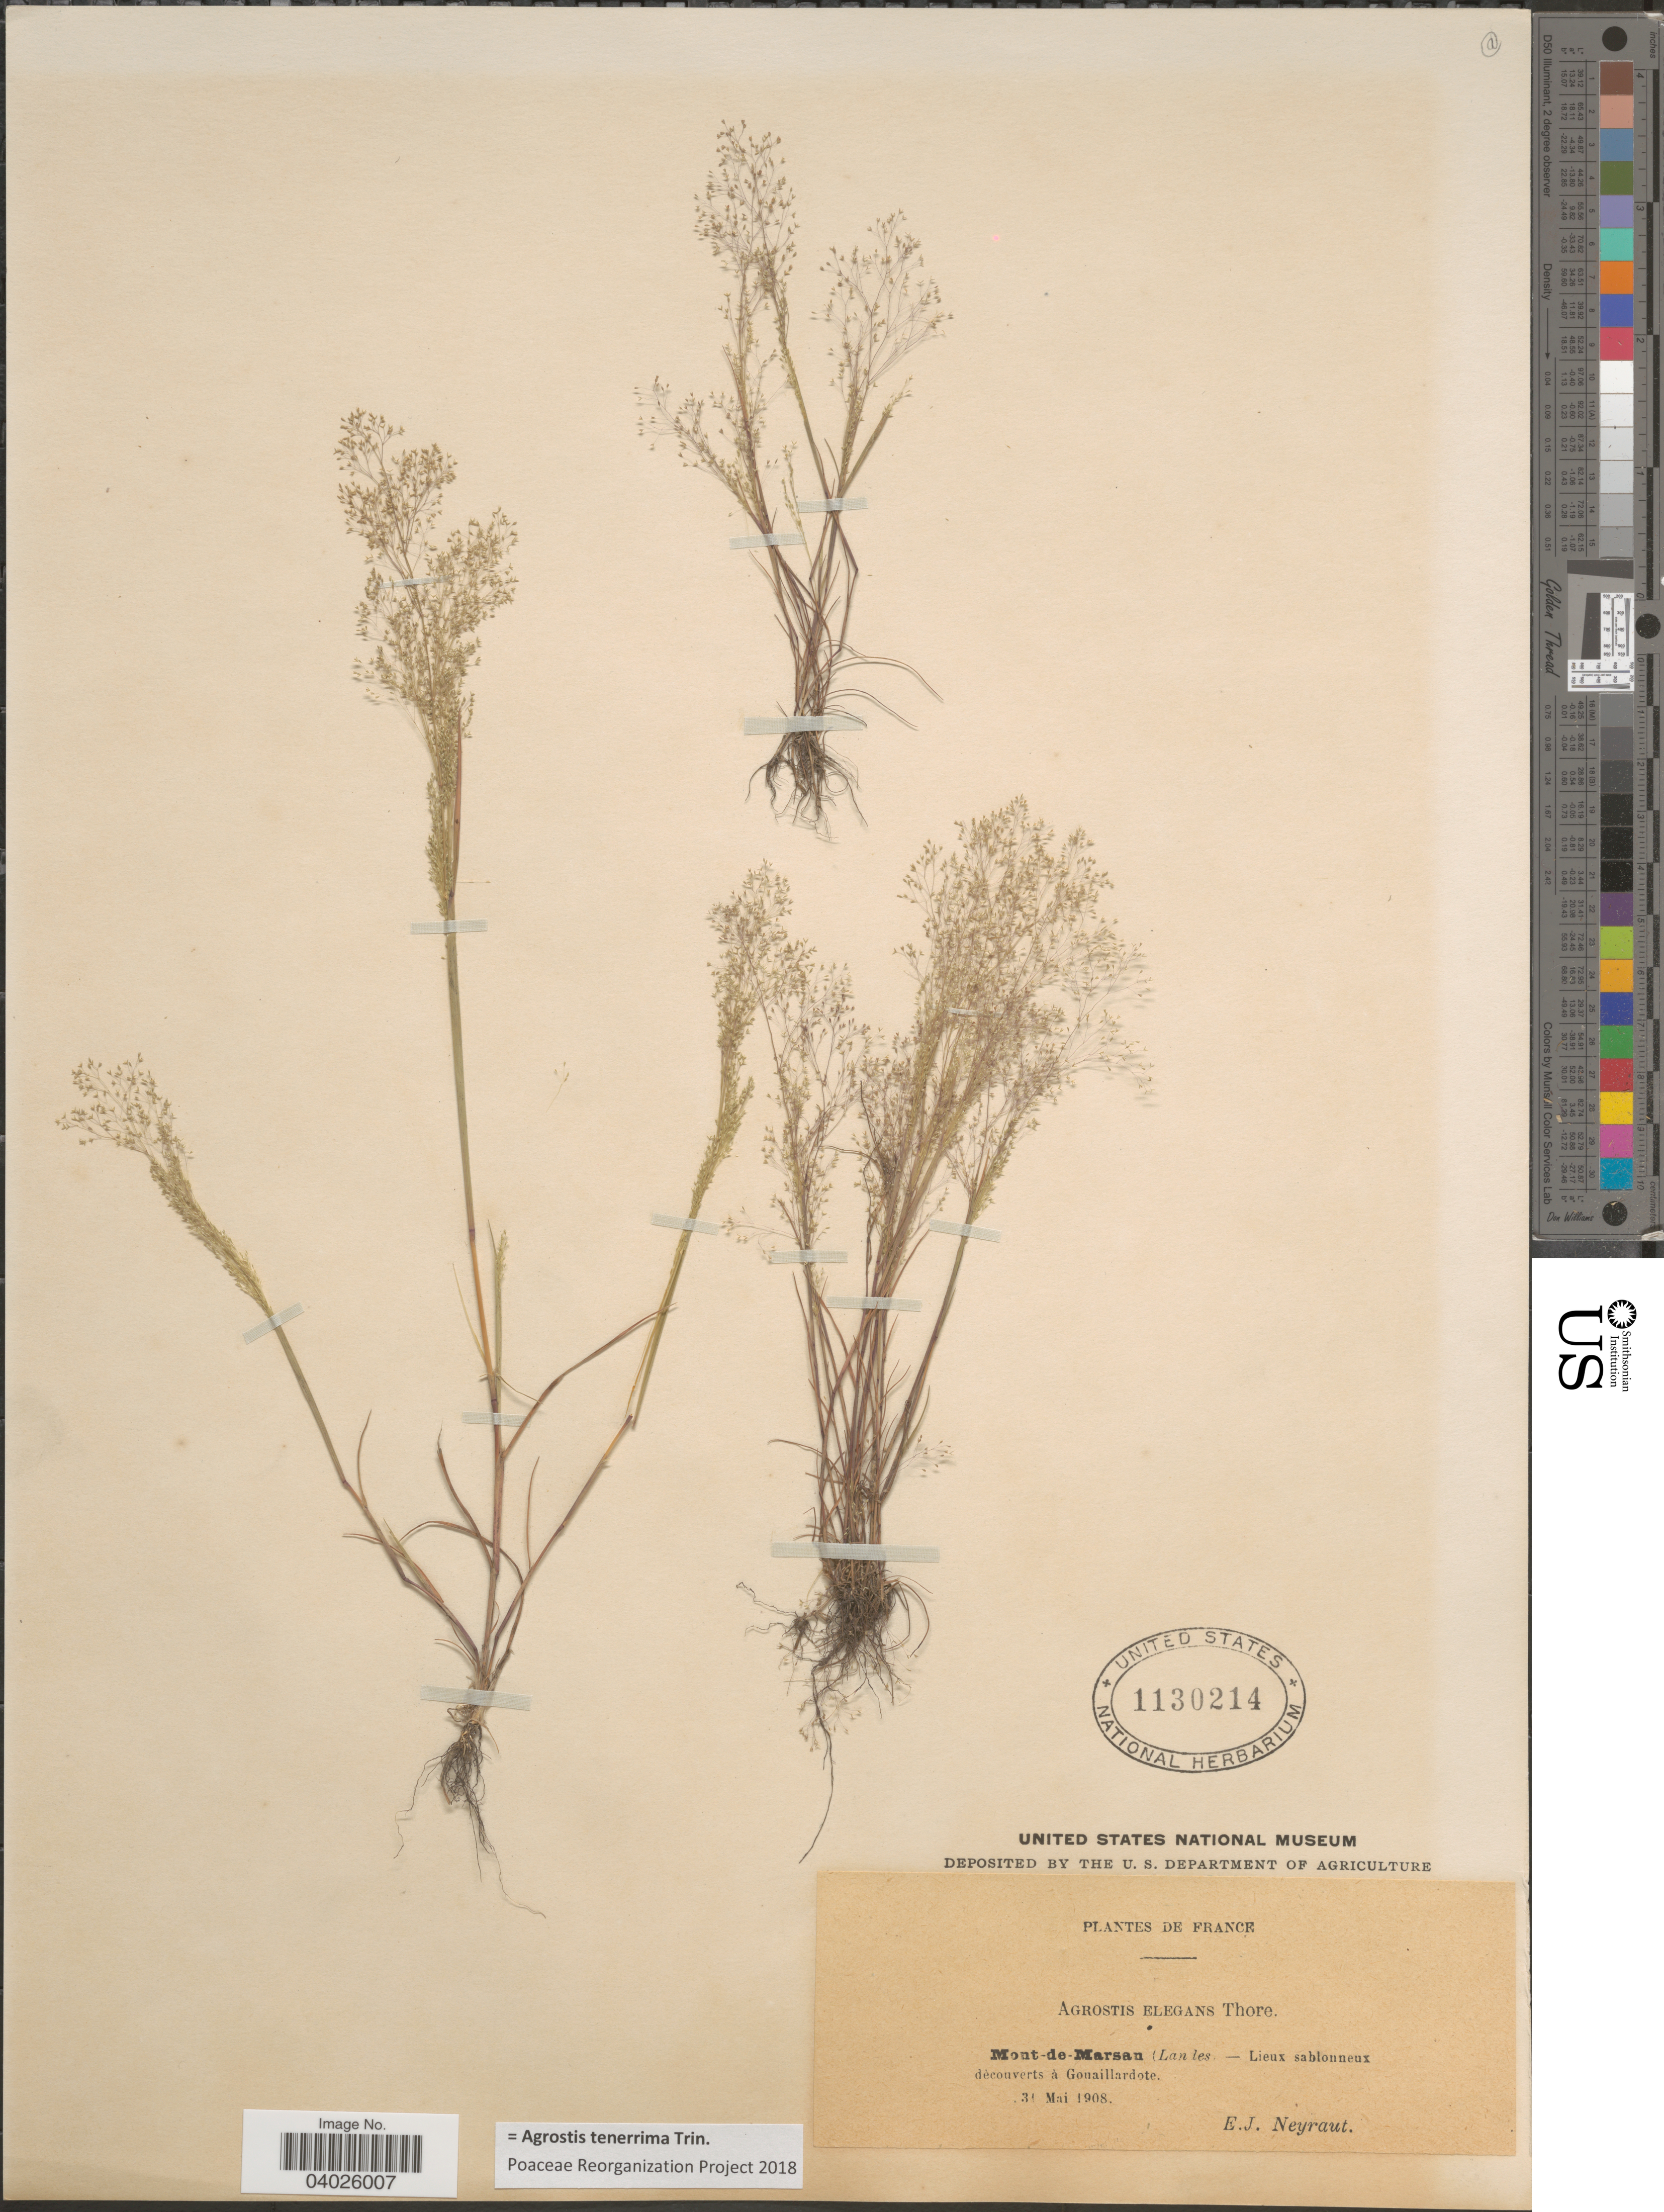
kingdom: Plantae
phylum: Tracheophyta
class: Liliopsida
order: Poales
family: Poaceae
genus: Agrostis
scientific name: Agrostis tenerrima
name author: Trin.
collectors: E. Neyraut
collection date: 1908-05-31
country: France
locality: Mont-de-Marsan (Landes [interpreted] - Lieux sablonneux dècouverts à Gouaillardote).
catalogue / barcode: US 1130214